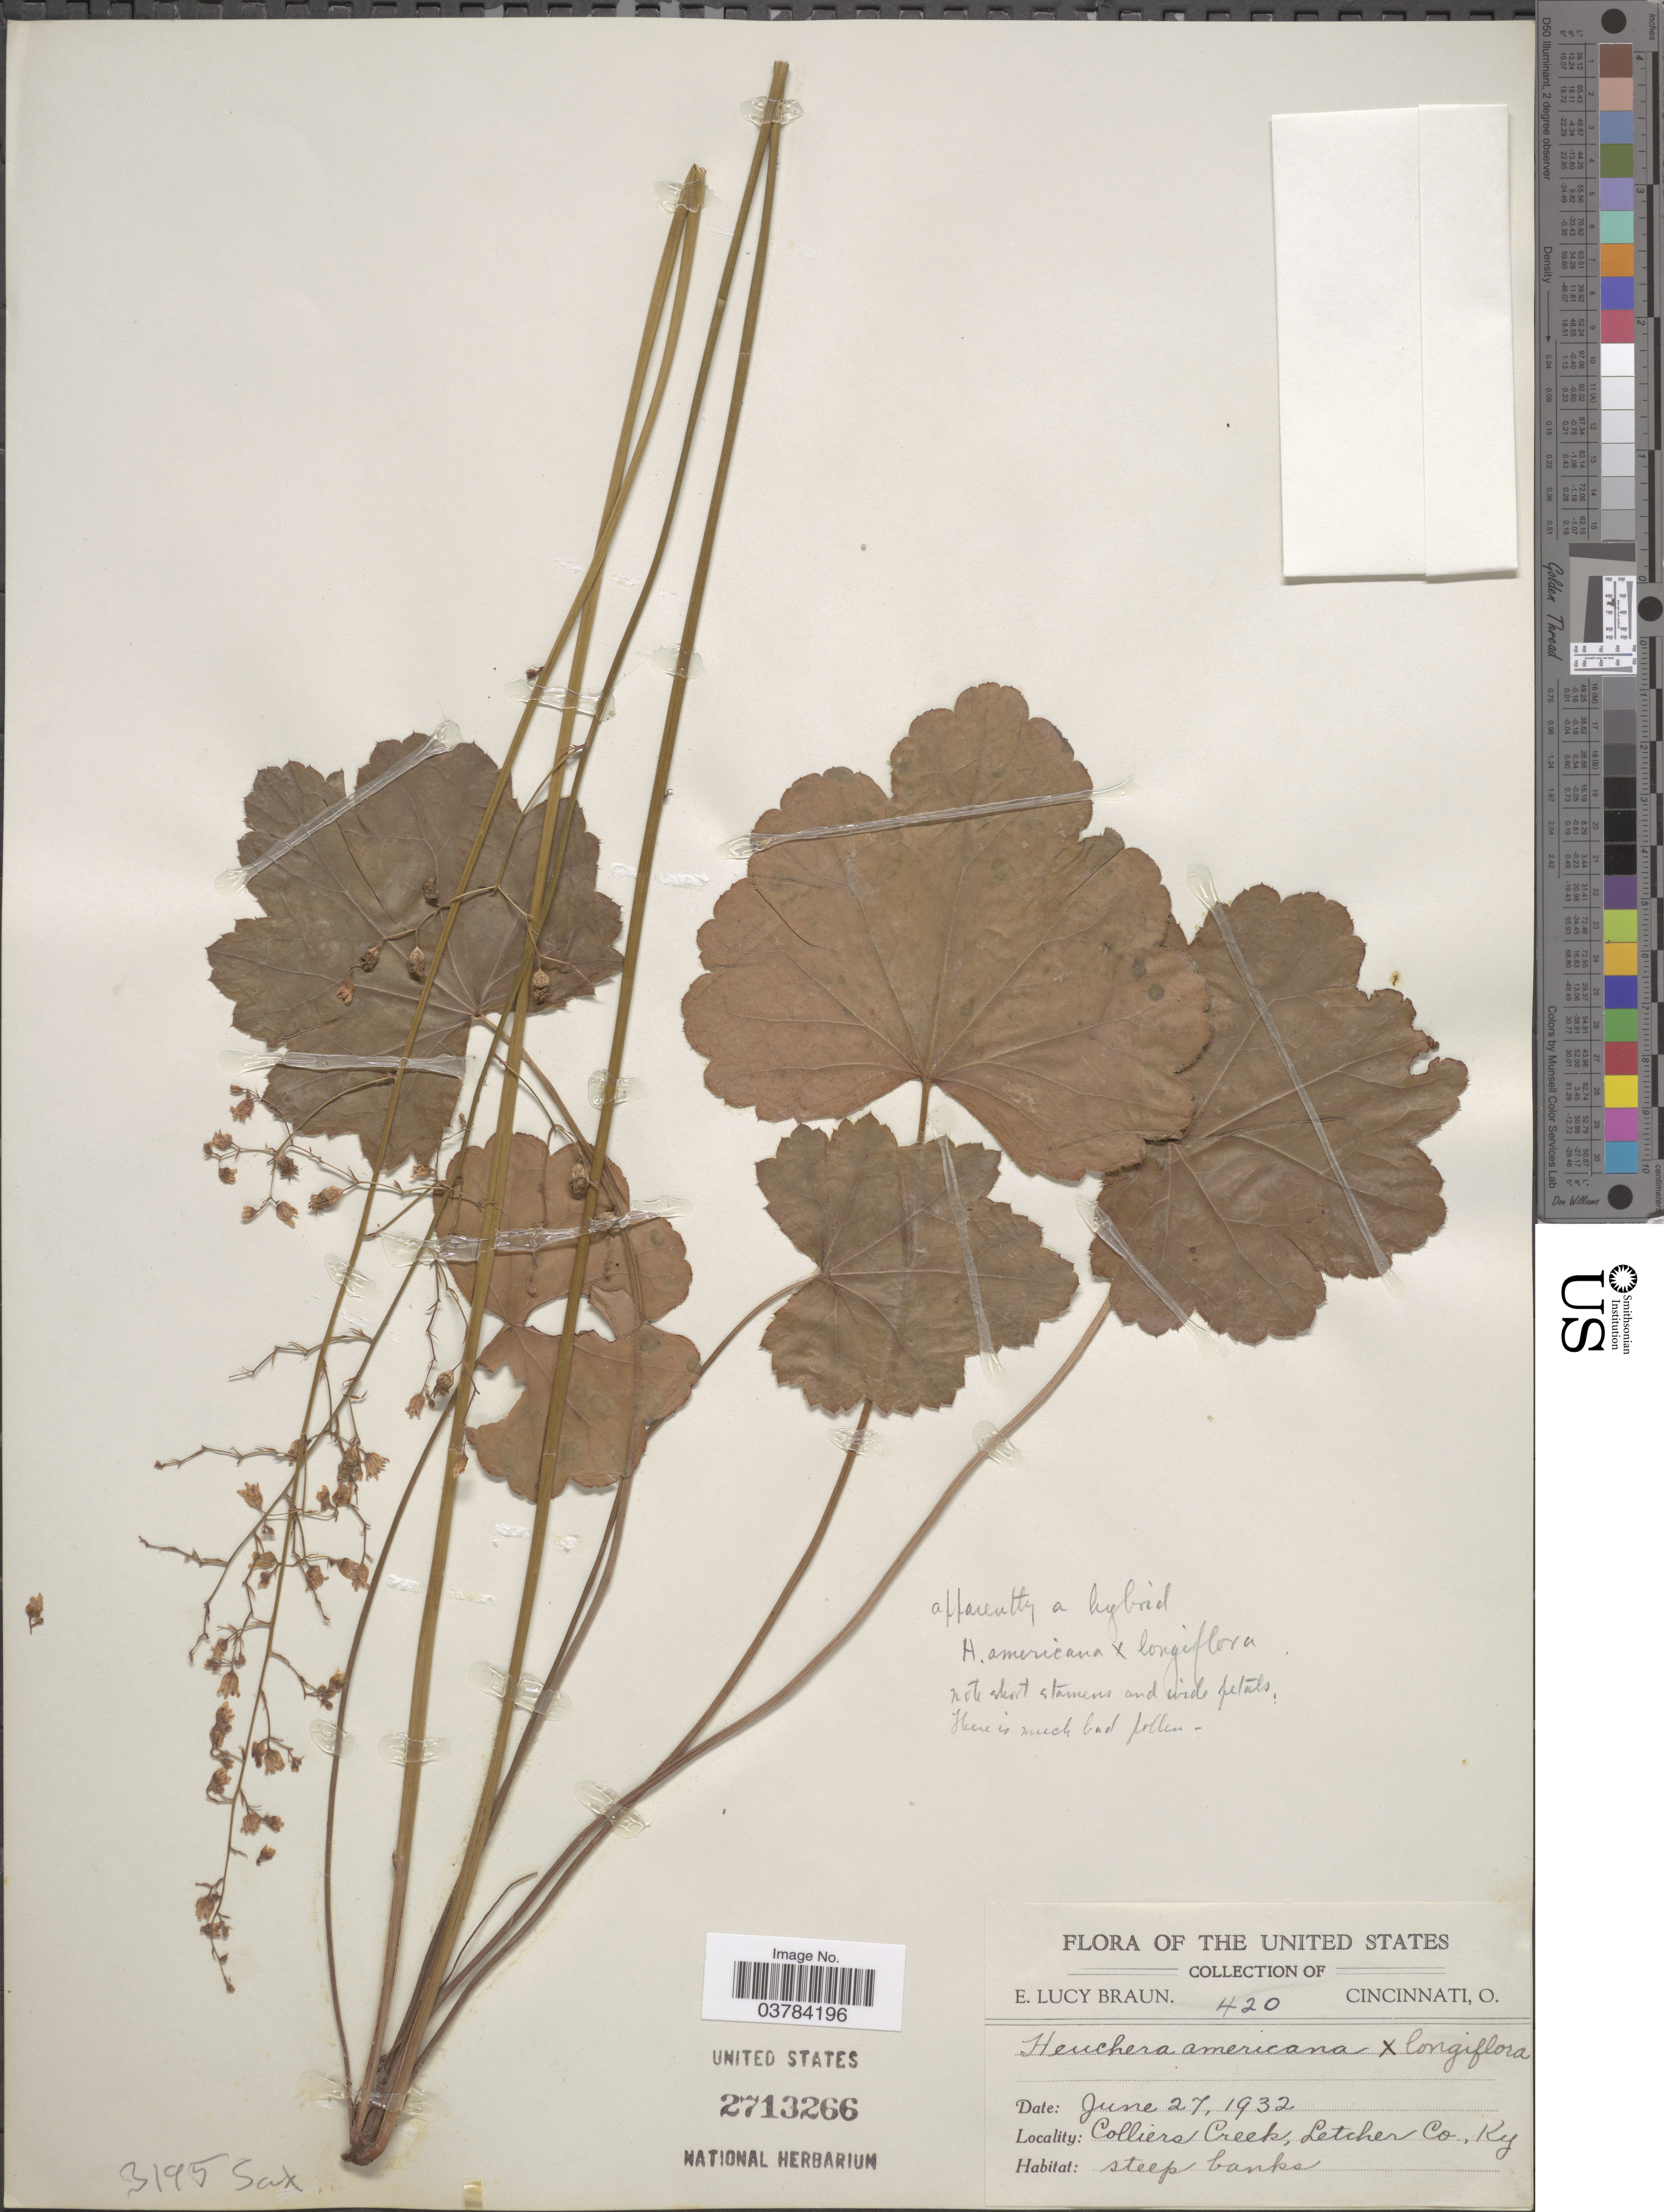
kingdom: Plantae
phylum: Tracheophyta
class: Magnoliopsida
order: Saxifragales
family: Saxifragaceae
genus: Heuchera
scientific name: Heuchera americana x H. longiflora Rydb.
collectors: E. L. Braun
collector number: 420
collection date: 1932-06-27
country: United States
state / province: Kentucky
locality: Colliers Creek, Letcher Co.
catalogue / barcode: US 2713266